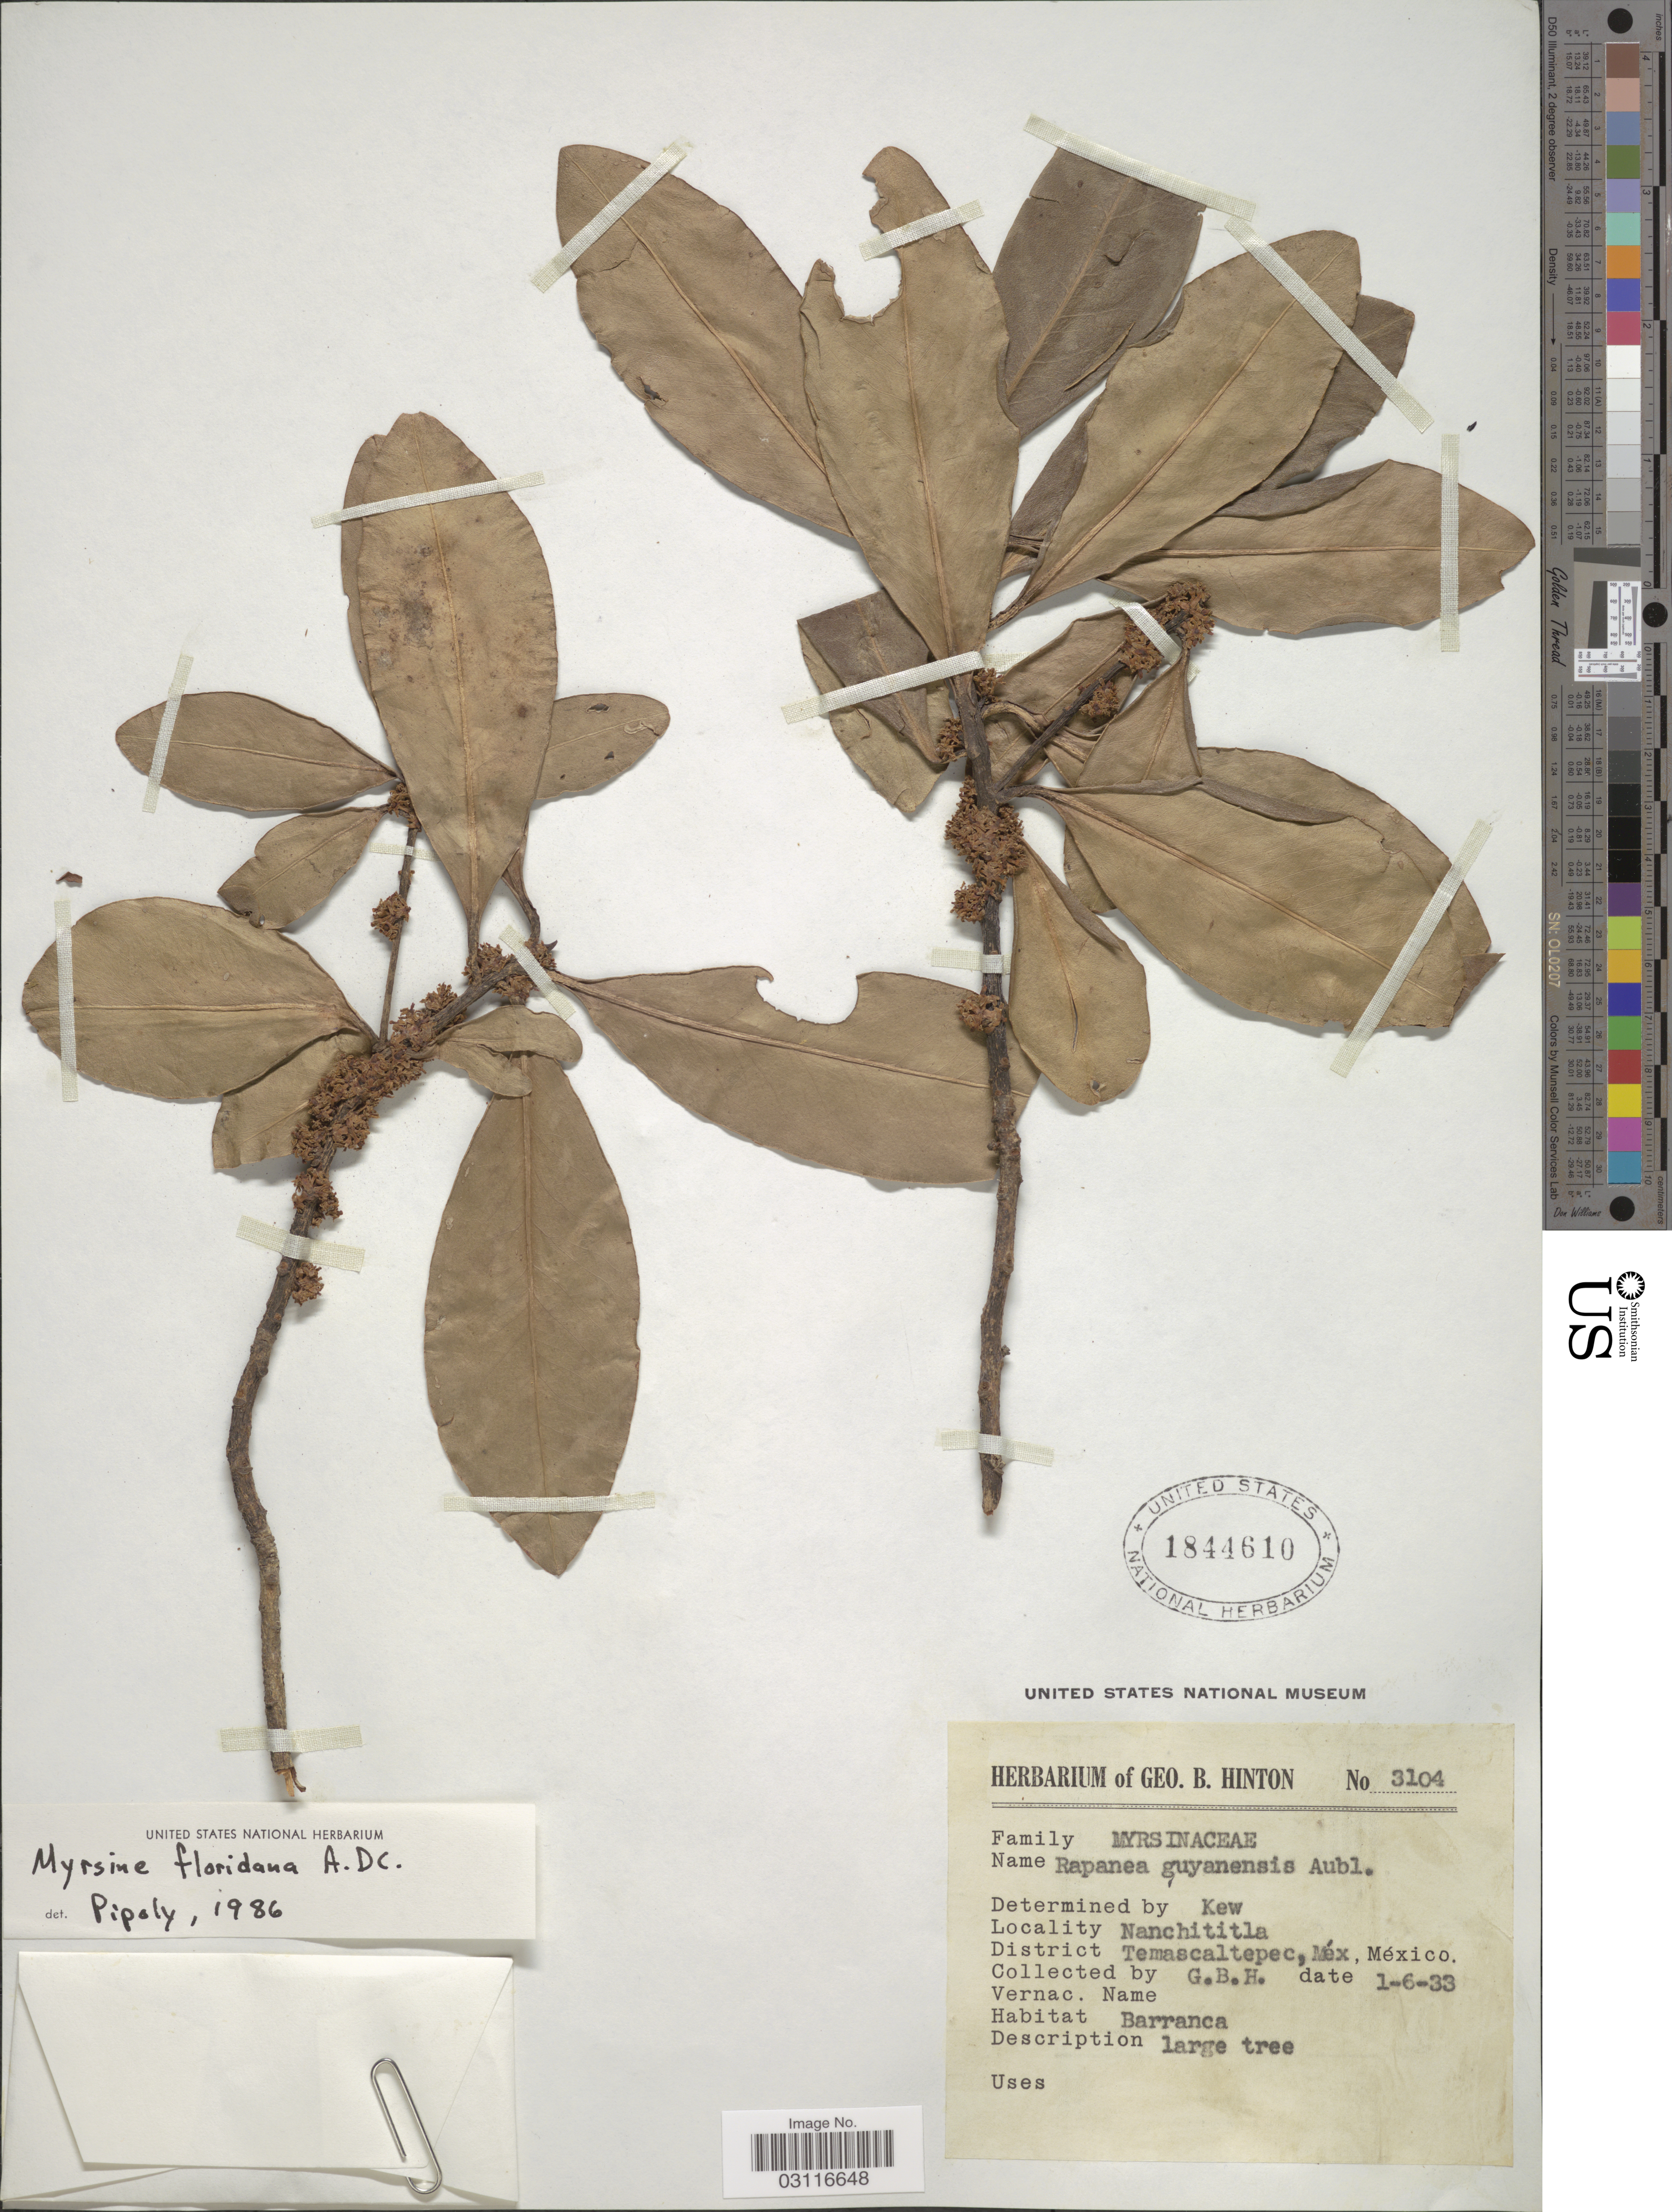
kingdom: Plantae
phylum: Tracheophyta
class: Magnoliopsida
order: Ericales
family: Primulaceae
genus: Myrsine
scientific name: Myrsine floridana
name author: A. DC.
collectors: G. B. Hinton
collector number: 3104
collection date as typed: Transcribed d/m/y: 1/6/33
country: Mexico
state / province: México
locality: Nanchititla. District Temascaltepec, Méx.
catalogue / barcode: US 1844610